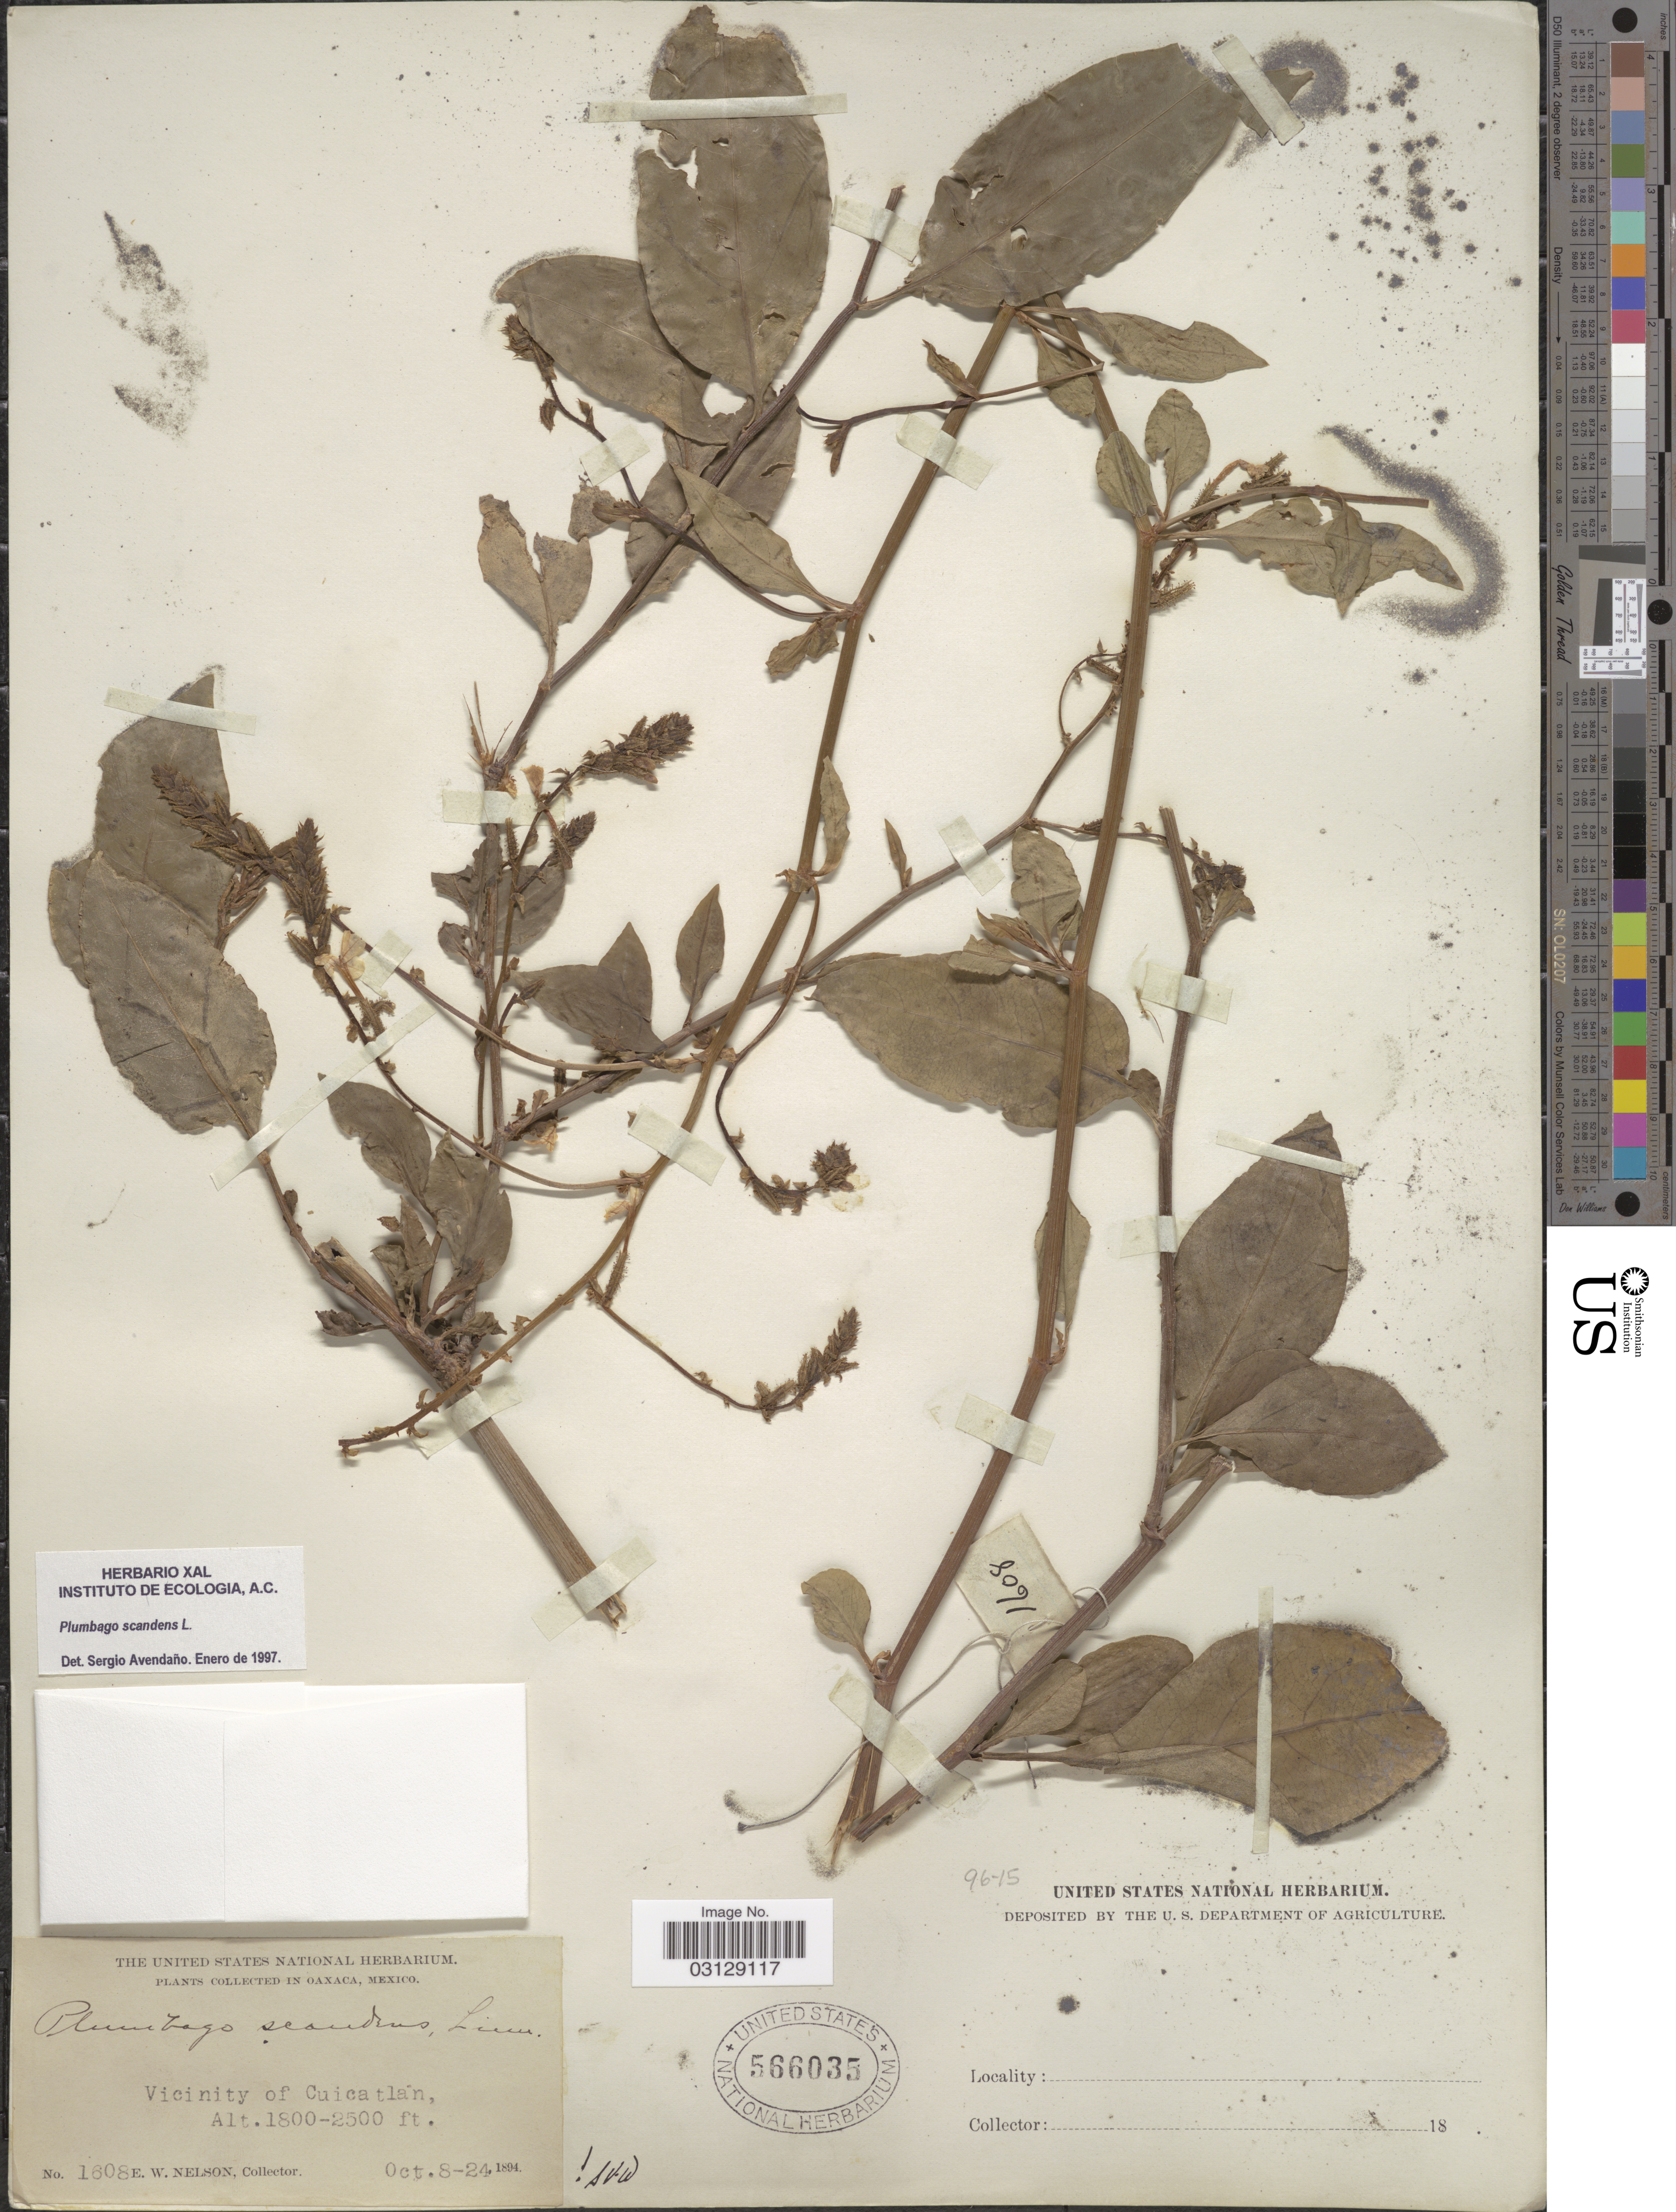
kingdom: Plantae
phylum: Tracheophyta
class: Magnoliopsida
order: Caryophyllales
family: Plumbaginaceae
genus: Plumbago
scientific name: Plumbago scandens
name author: L.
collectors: E. W. Nelson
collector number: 1608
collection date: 1894-10-08/1894-10-24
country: Mexico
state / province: Oaxaca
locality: Vicinity of Cuicatlán.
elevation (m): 549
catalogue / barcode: US 566035